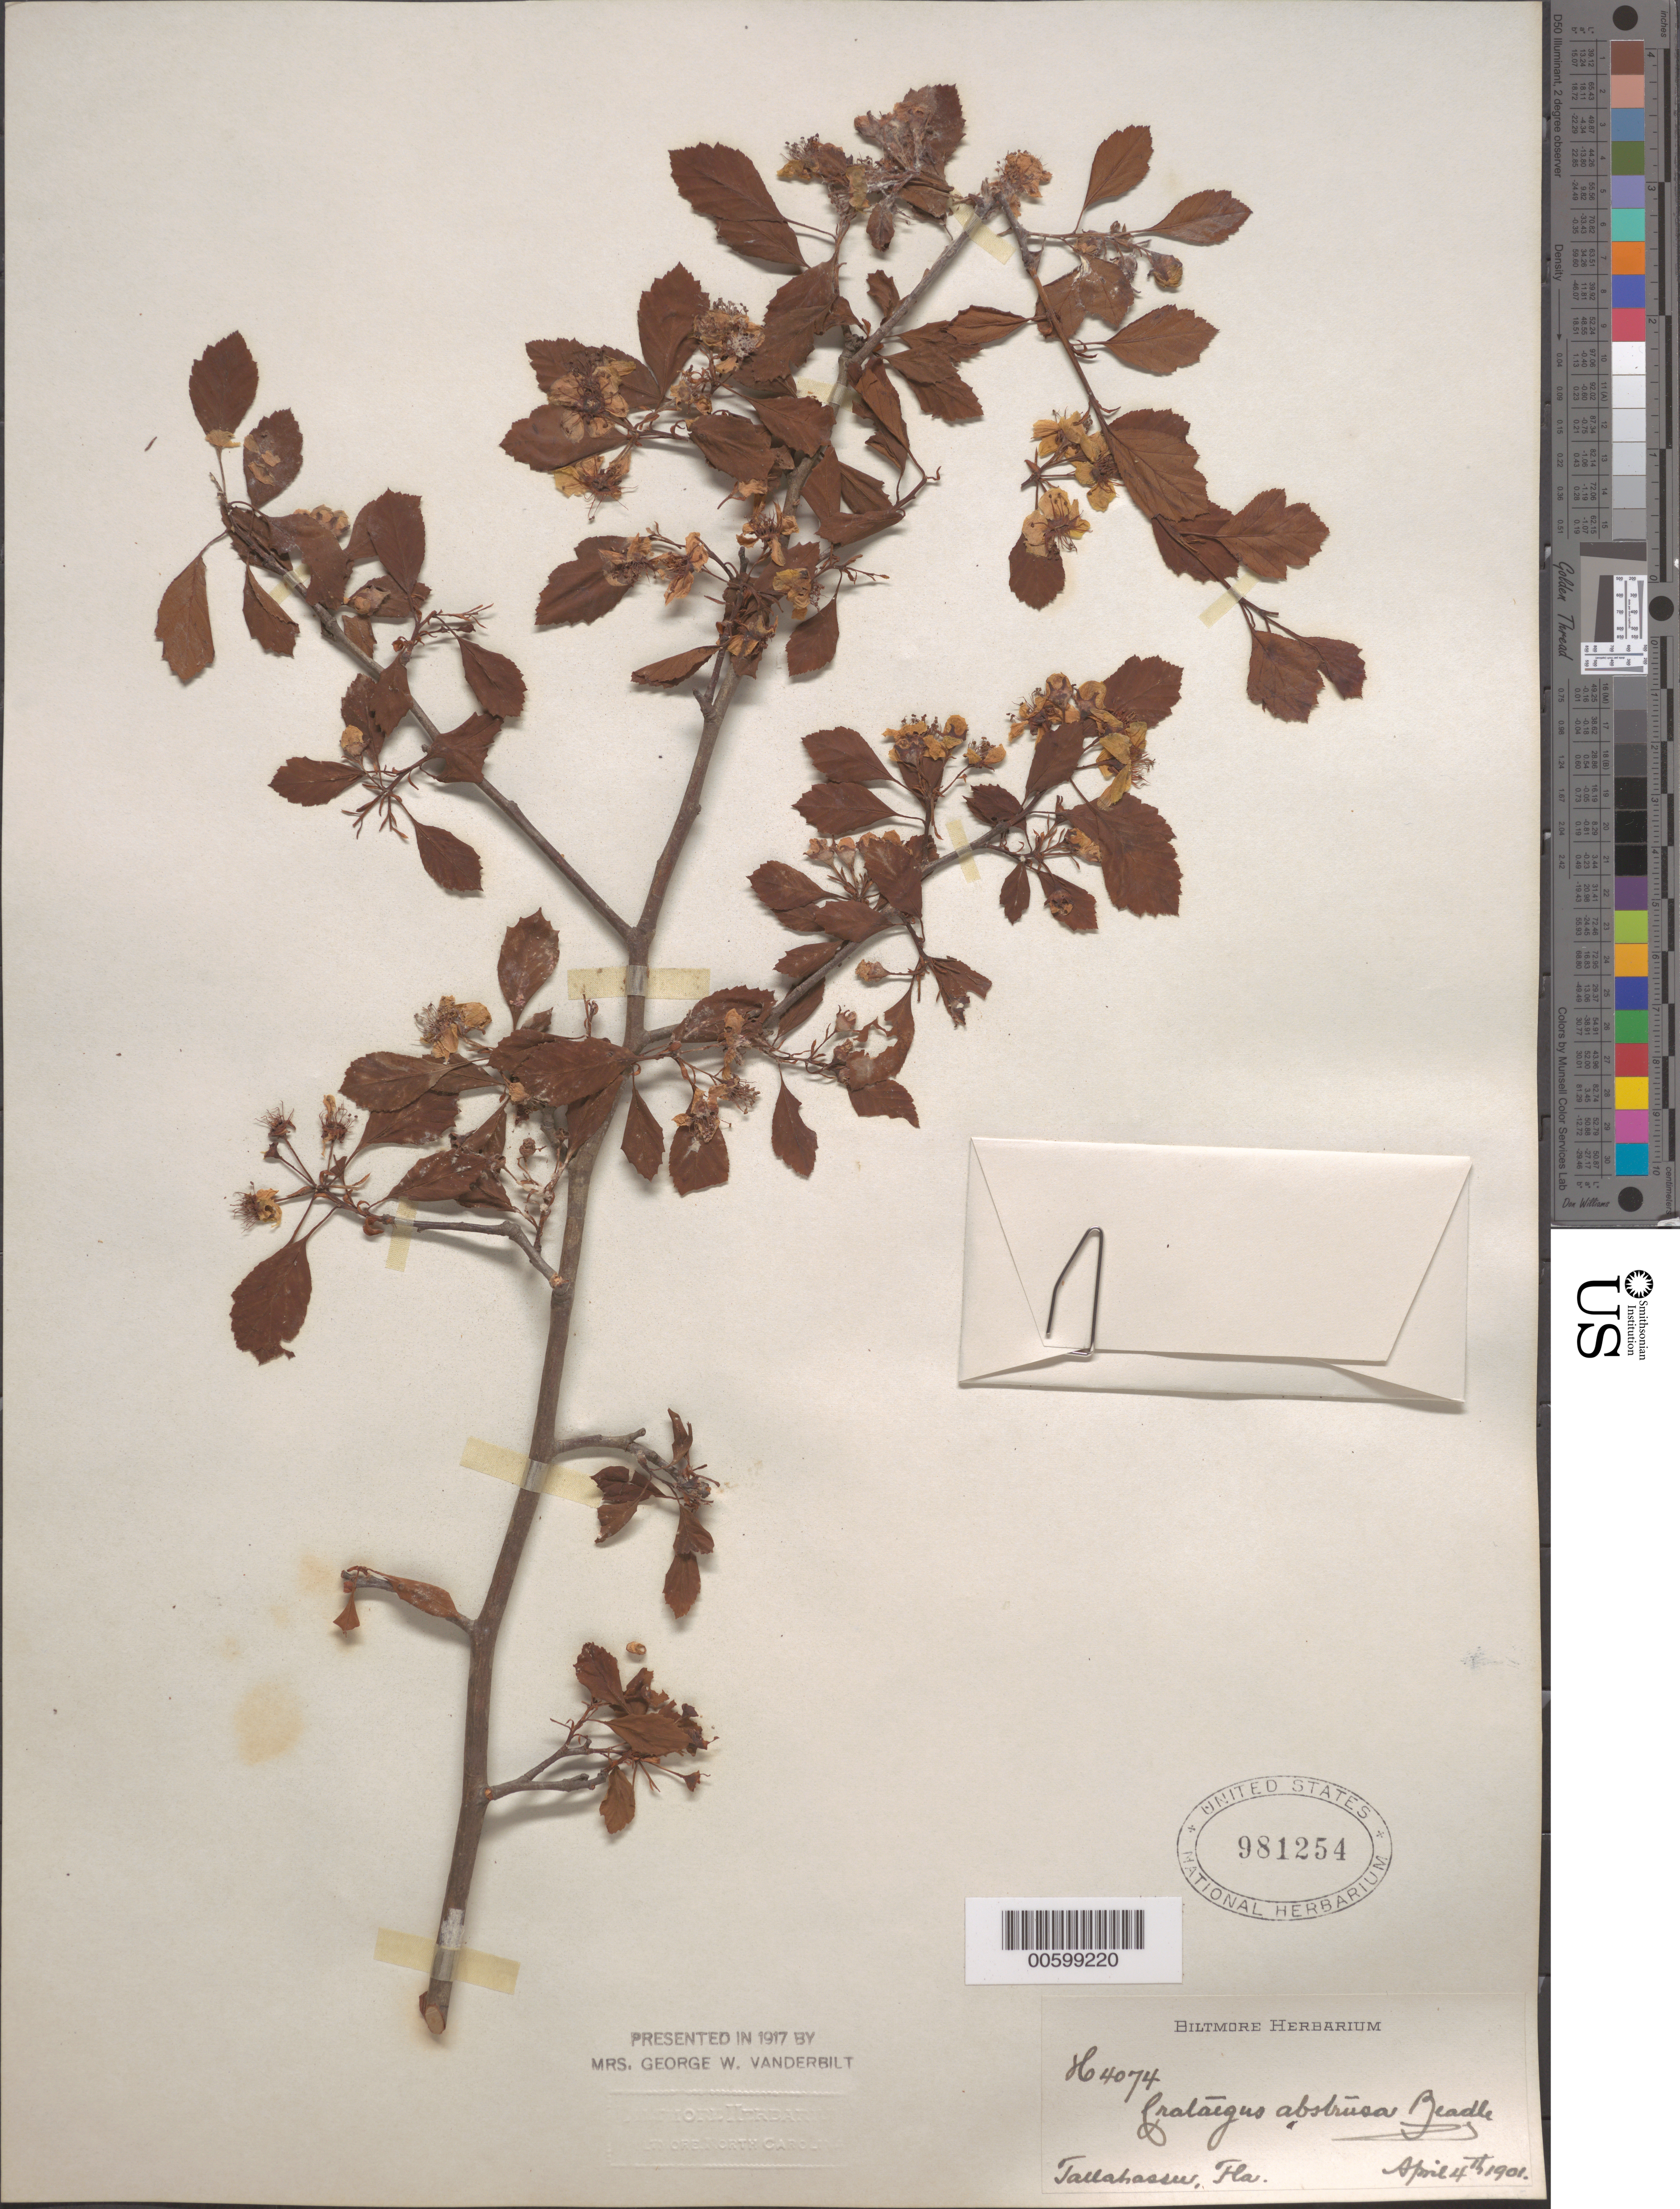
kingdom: Plantae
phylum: Tracheophyta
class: Magnoliopsida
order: Rosales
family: Rosaceae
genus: Crataegus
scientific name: Crataegus pulcherrima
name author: Ashe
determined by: Phipps, James B., (UWO), University of Western Ontario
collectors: ex herb. Biltmore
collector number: H4074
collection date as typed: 04 Apr 1901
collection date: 1901-04-04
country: United States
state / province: Florida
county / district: Leon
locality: Tallahassee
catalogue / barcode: US 981254